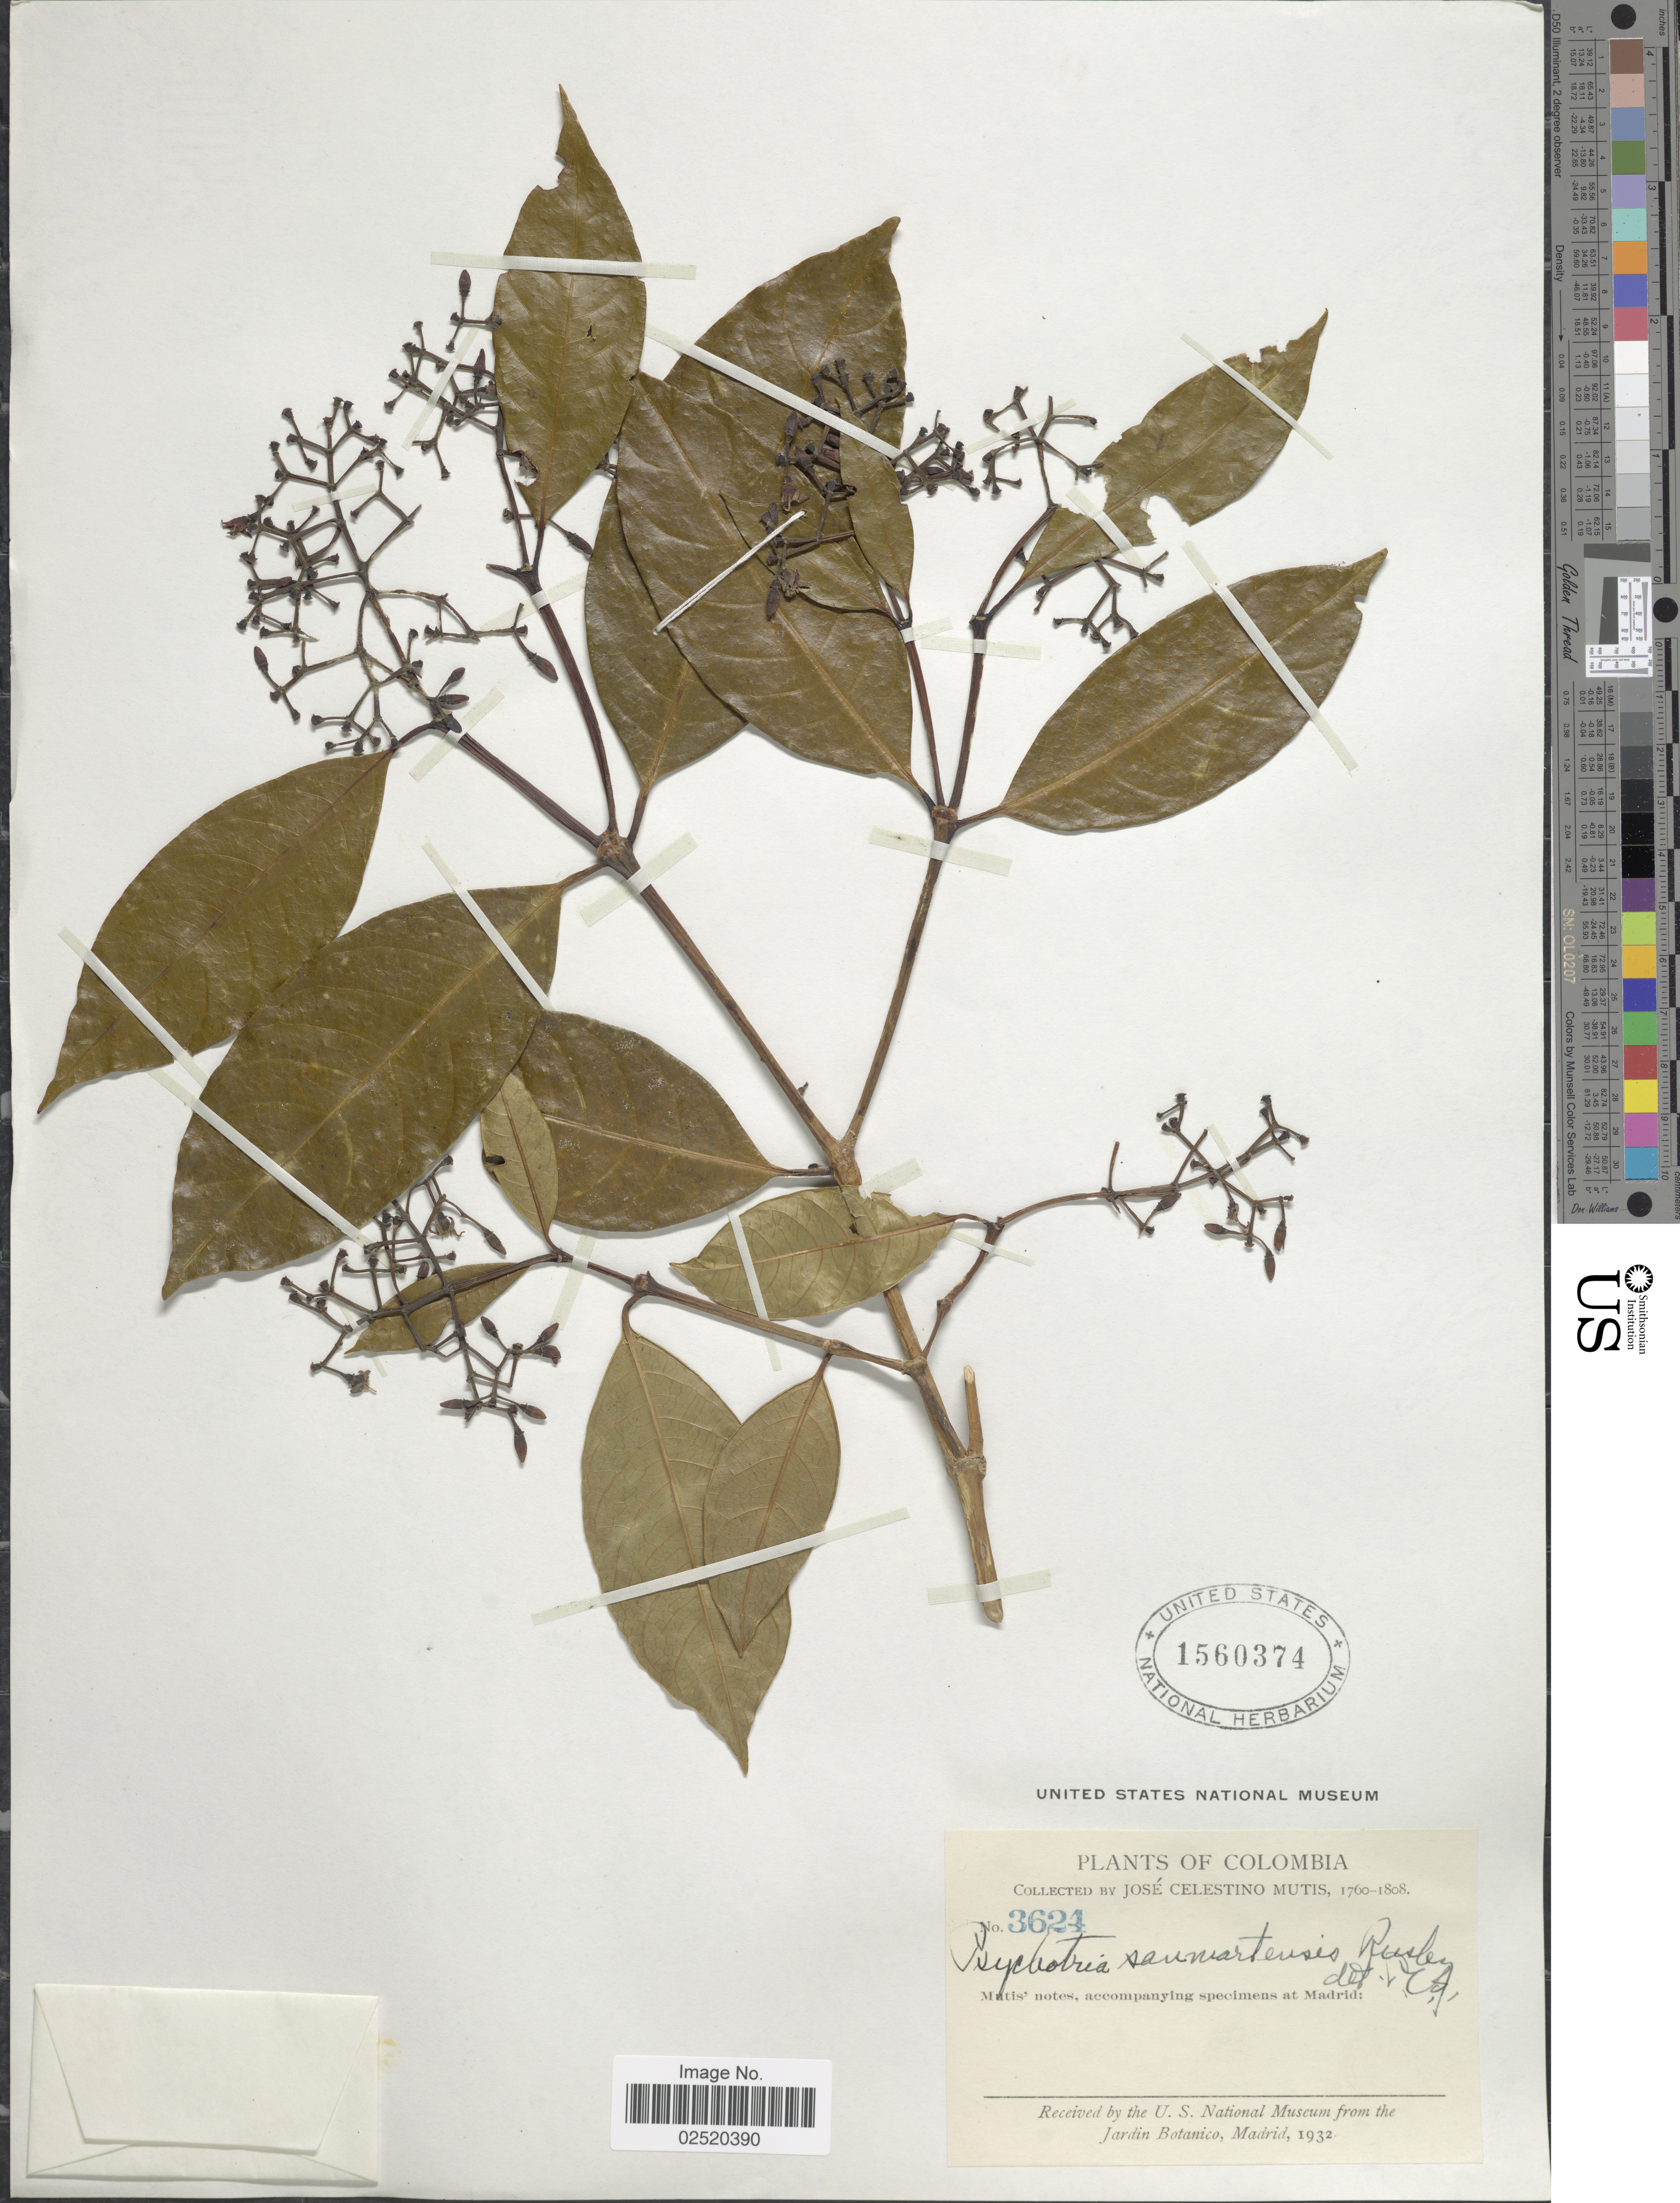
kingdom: Plantae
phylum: Tracheophyta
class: Magnoliopsida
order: Gentianales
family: Rubiaceae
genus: Psychotria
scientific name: Psychotria sanmartensis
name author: Rusby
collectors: J. C. B. Mutis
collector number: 3624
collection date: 1760/1808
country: Colombia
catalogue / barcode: US 1560374